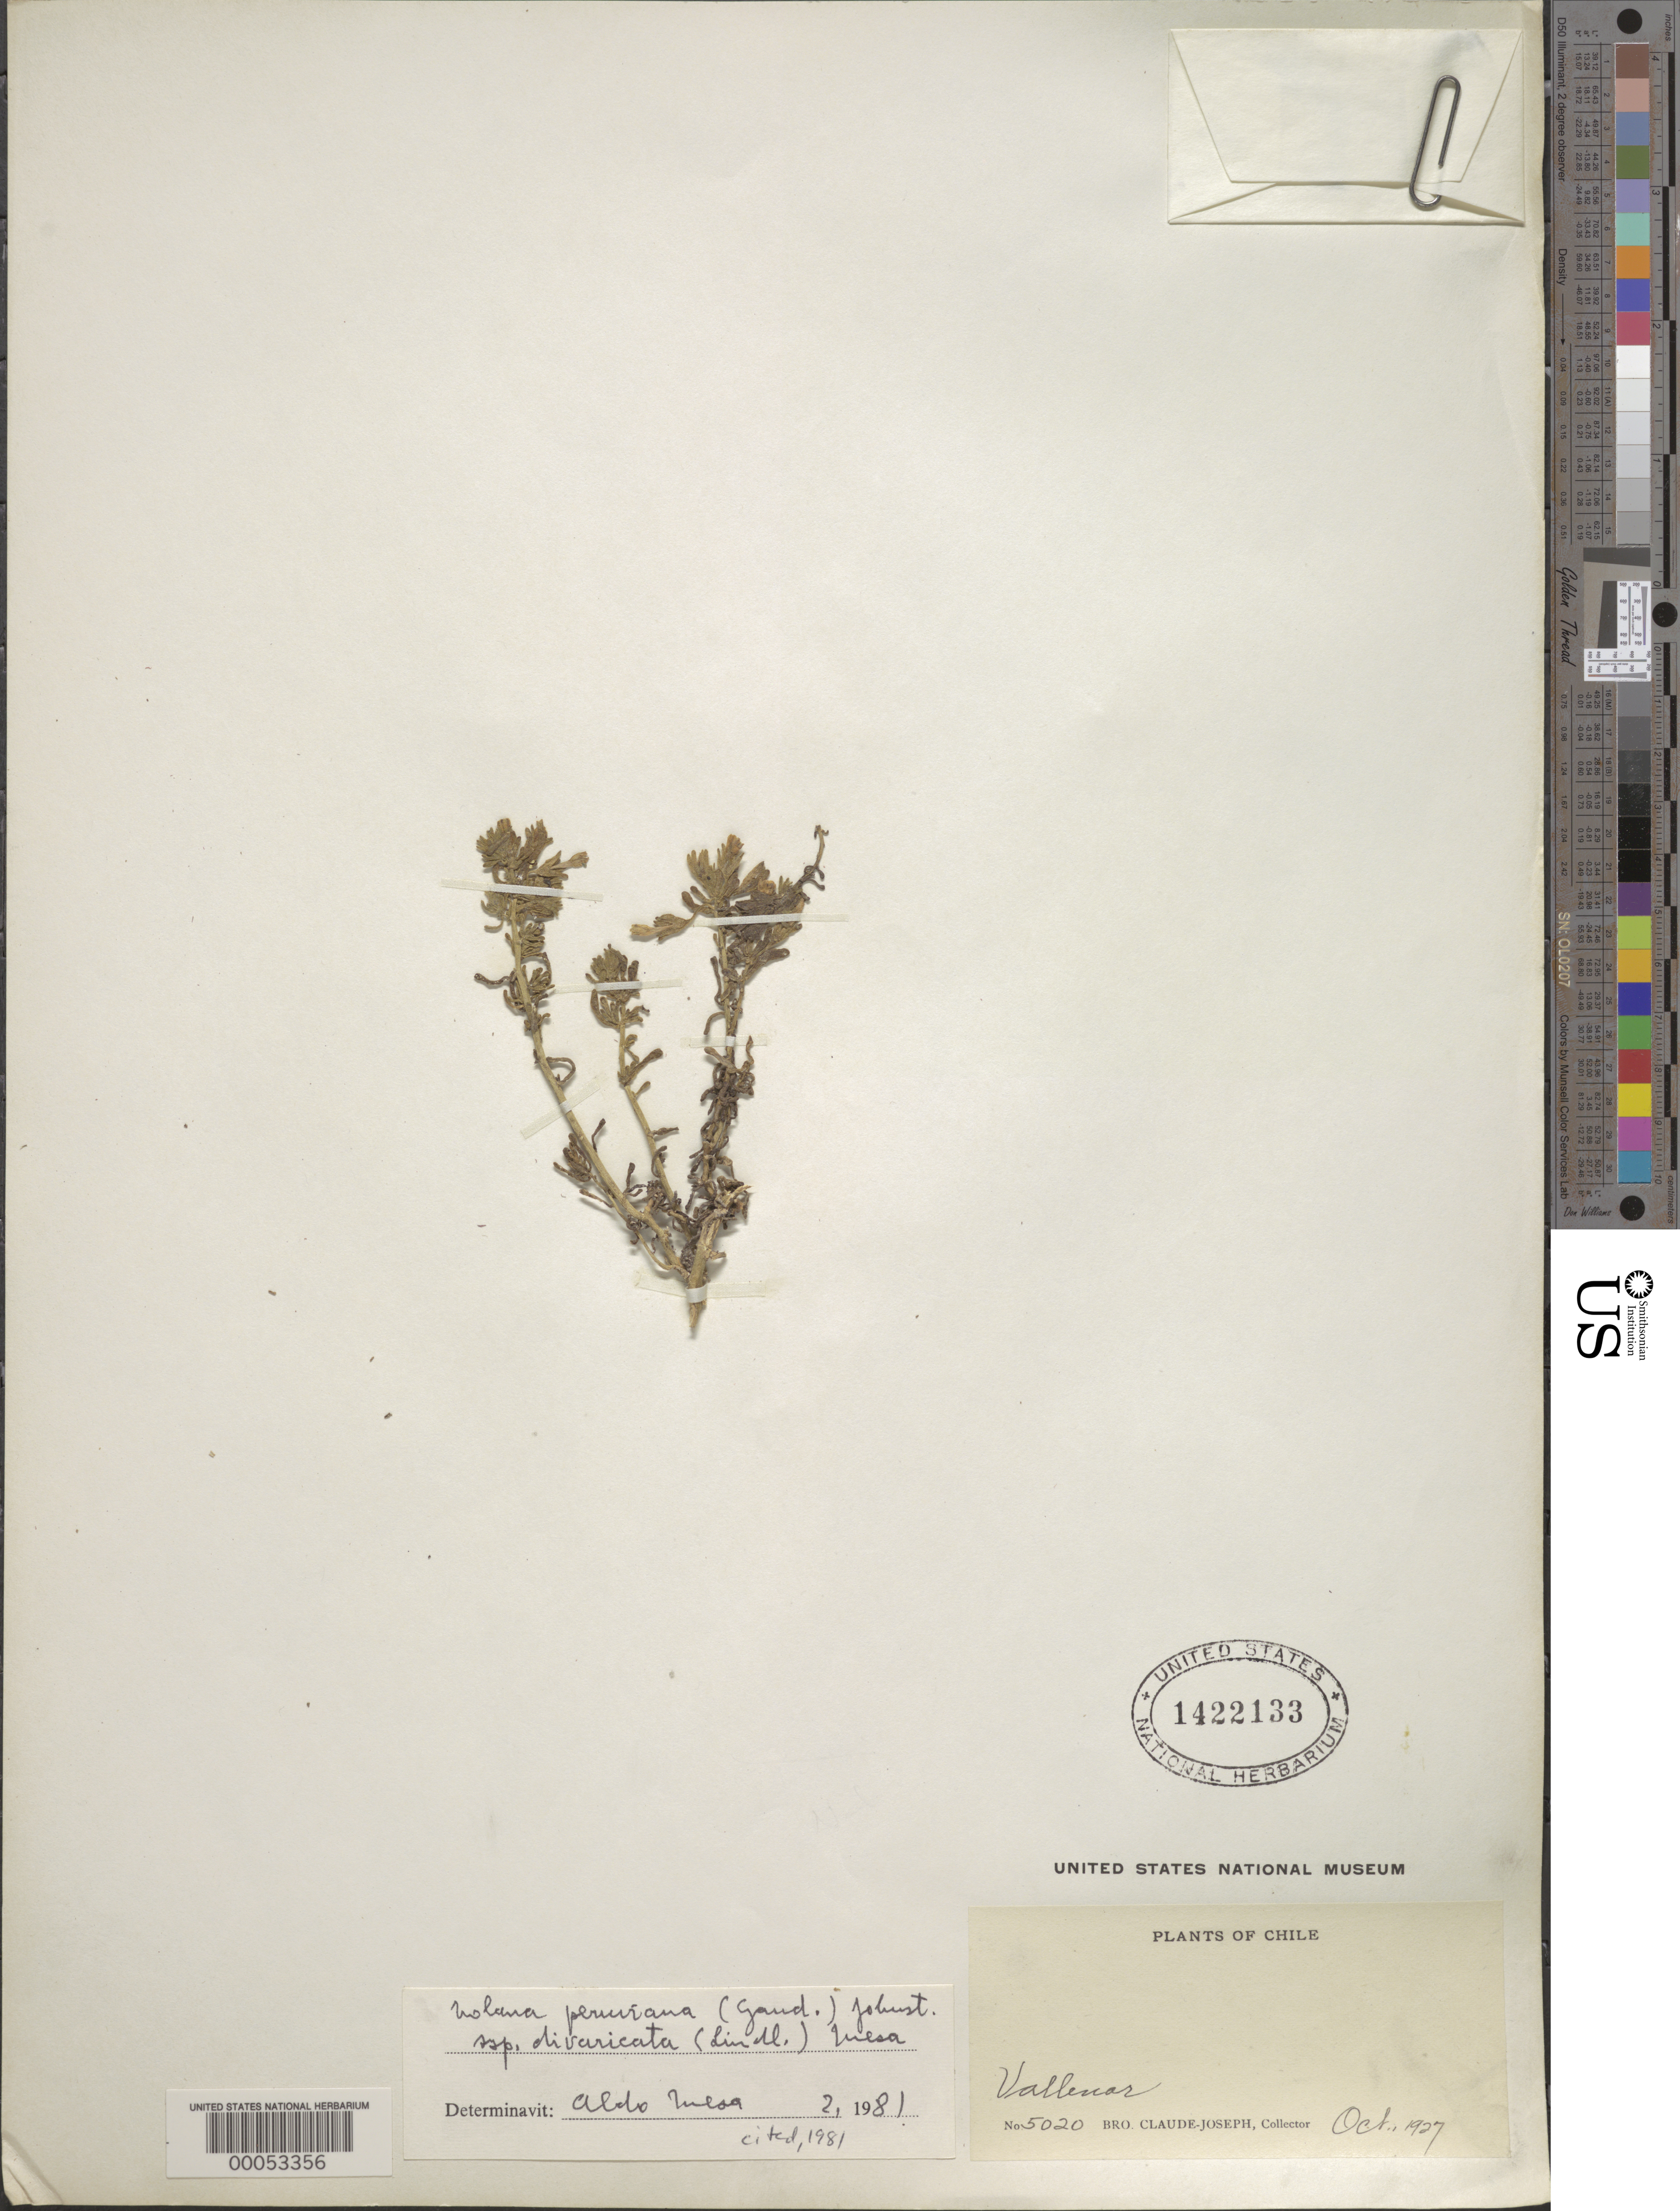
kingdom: Plantae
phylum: Tracheophyta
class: Magnoliopsida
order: Solanales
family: Solanaceae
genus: Nolana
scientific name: Nolana peruviana subsp. divaricata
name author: (Lindl.) Mesa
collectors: Bro. Claude-Joseph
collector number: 5020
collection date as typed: Oct 1927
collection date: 1927-10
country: Chile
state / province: Atacama (III)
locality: Vallenar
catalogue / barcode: US 1422133